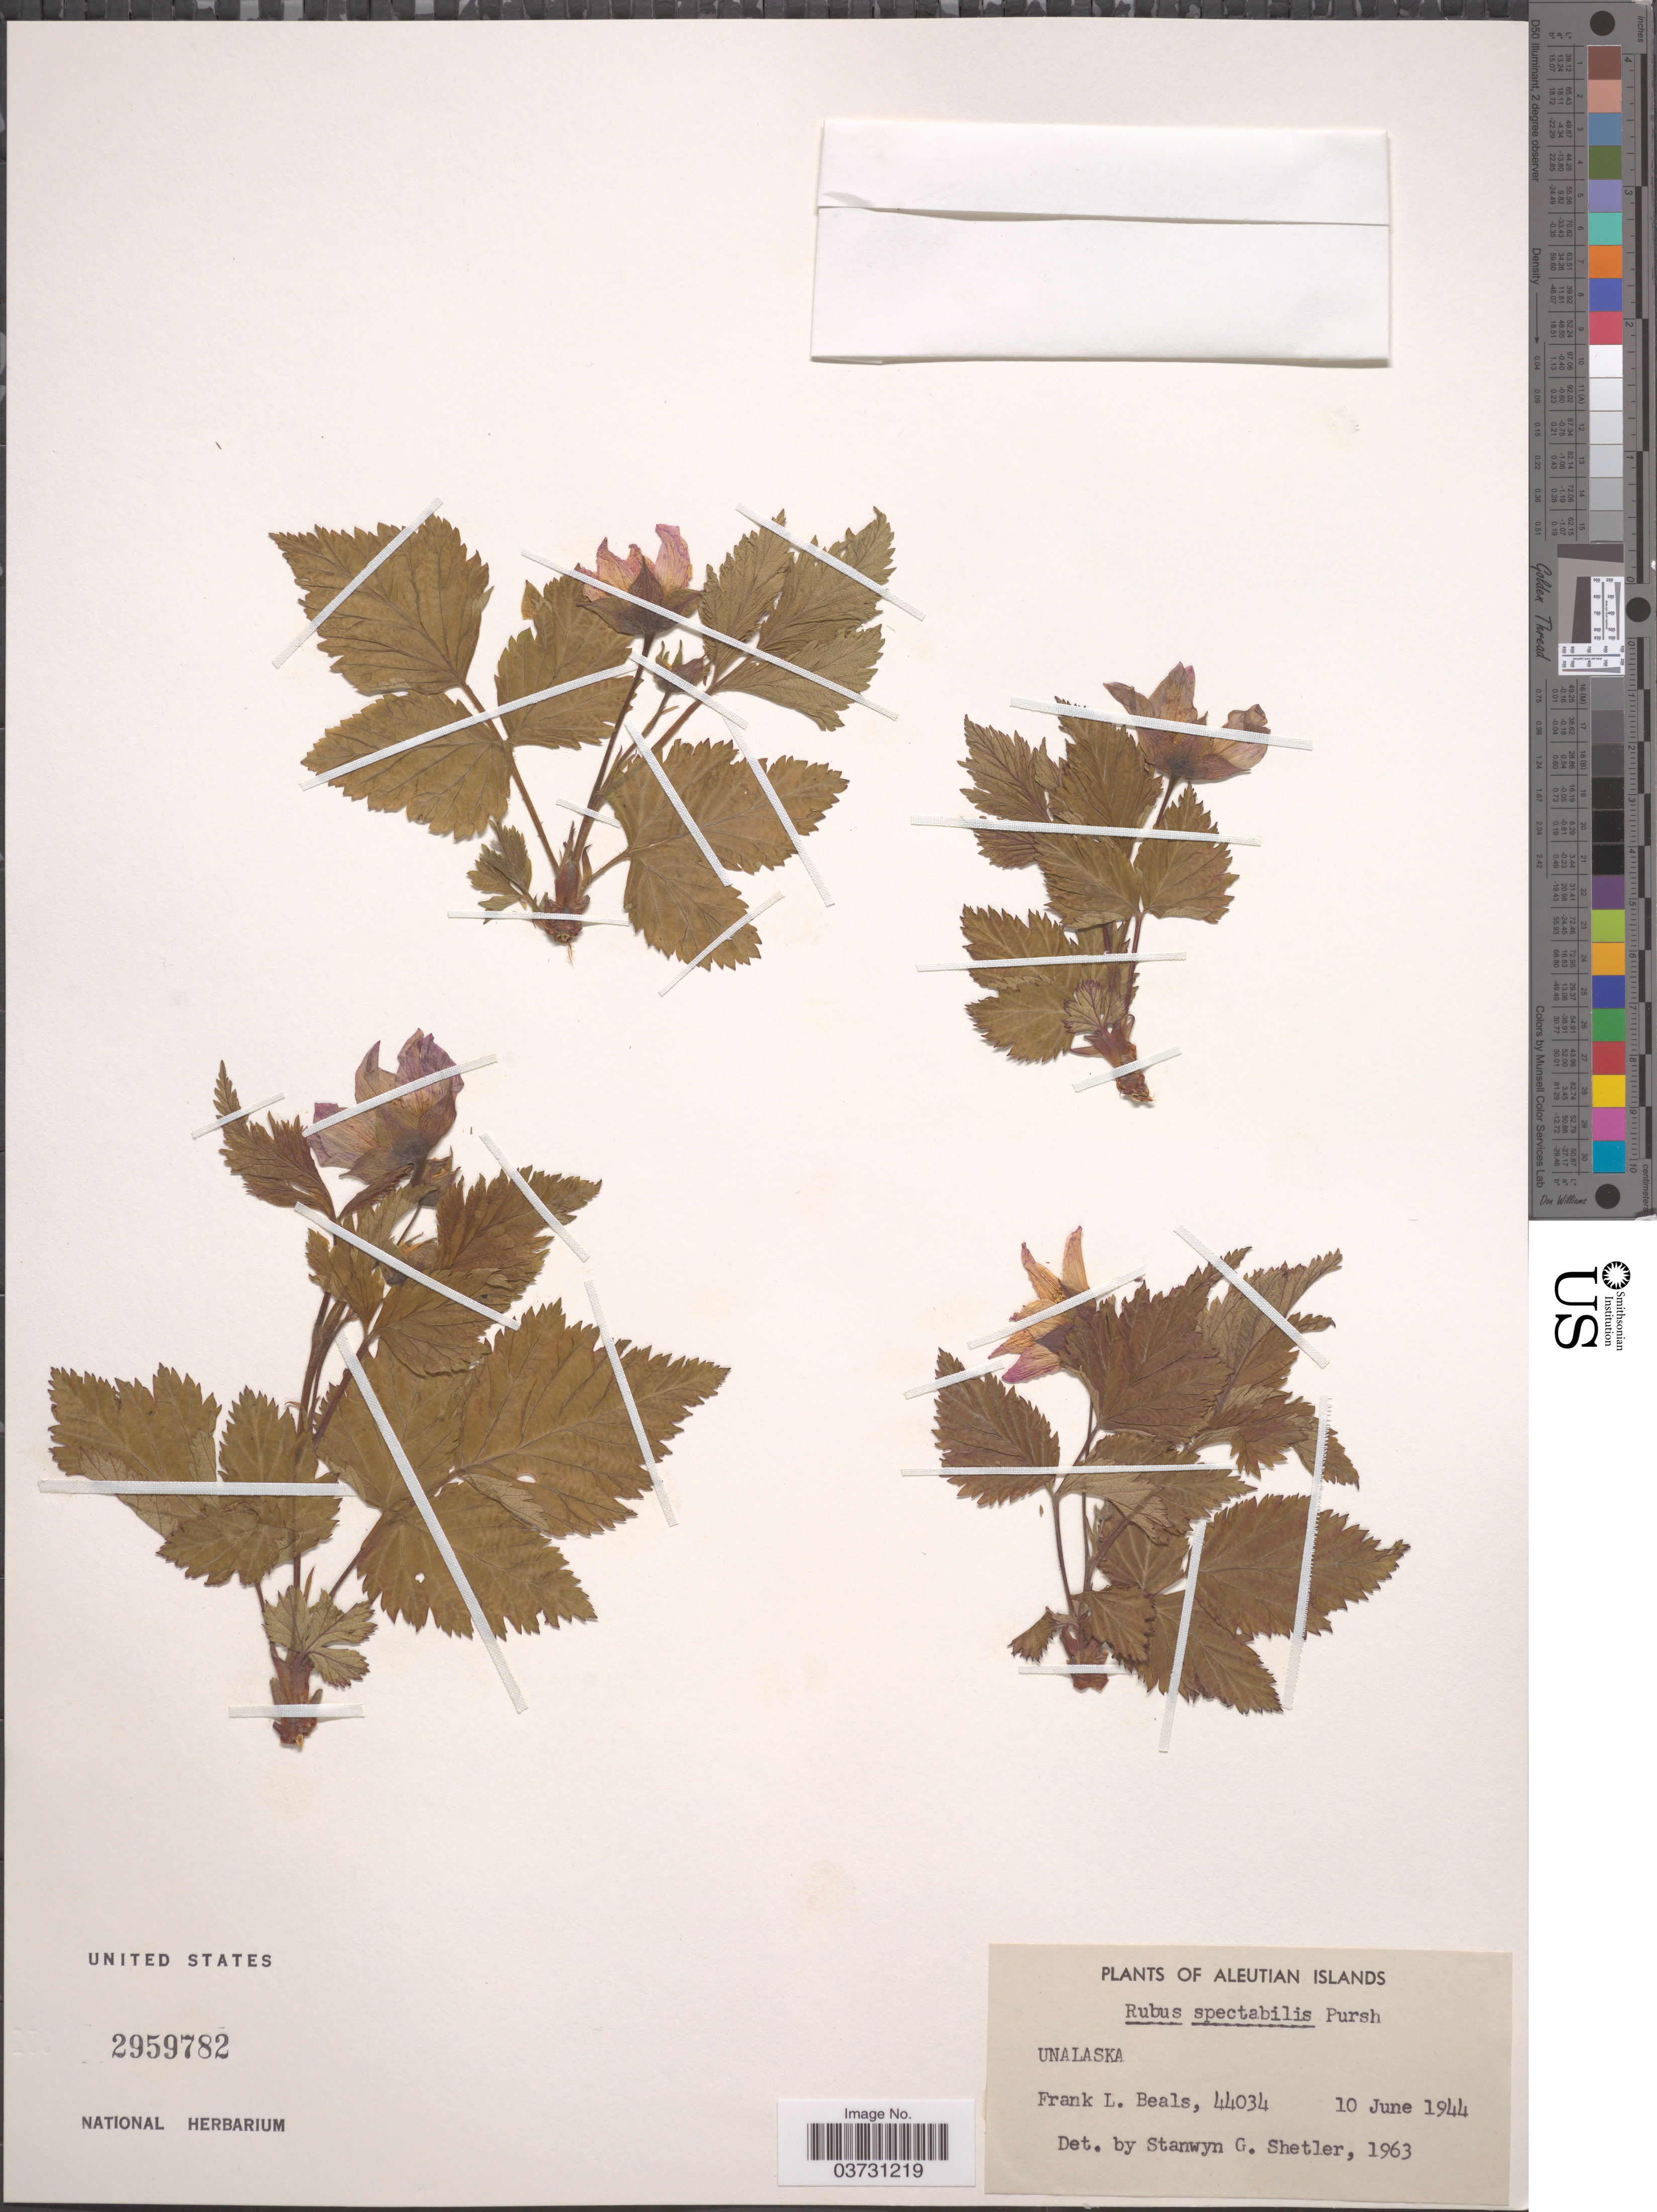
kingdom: Plantae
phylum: Tracheophyta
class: Magnoliopsida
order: Rosales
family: Rosaceae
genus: Rubus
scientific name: Rubus spectabilis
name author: Pursh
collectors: F. Beals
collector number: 44034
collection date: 1944-06-10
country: United States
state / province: Alaska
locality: Aleutian Islands. Unalaska.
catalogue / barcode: US 2959782